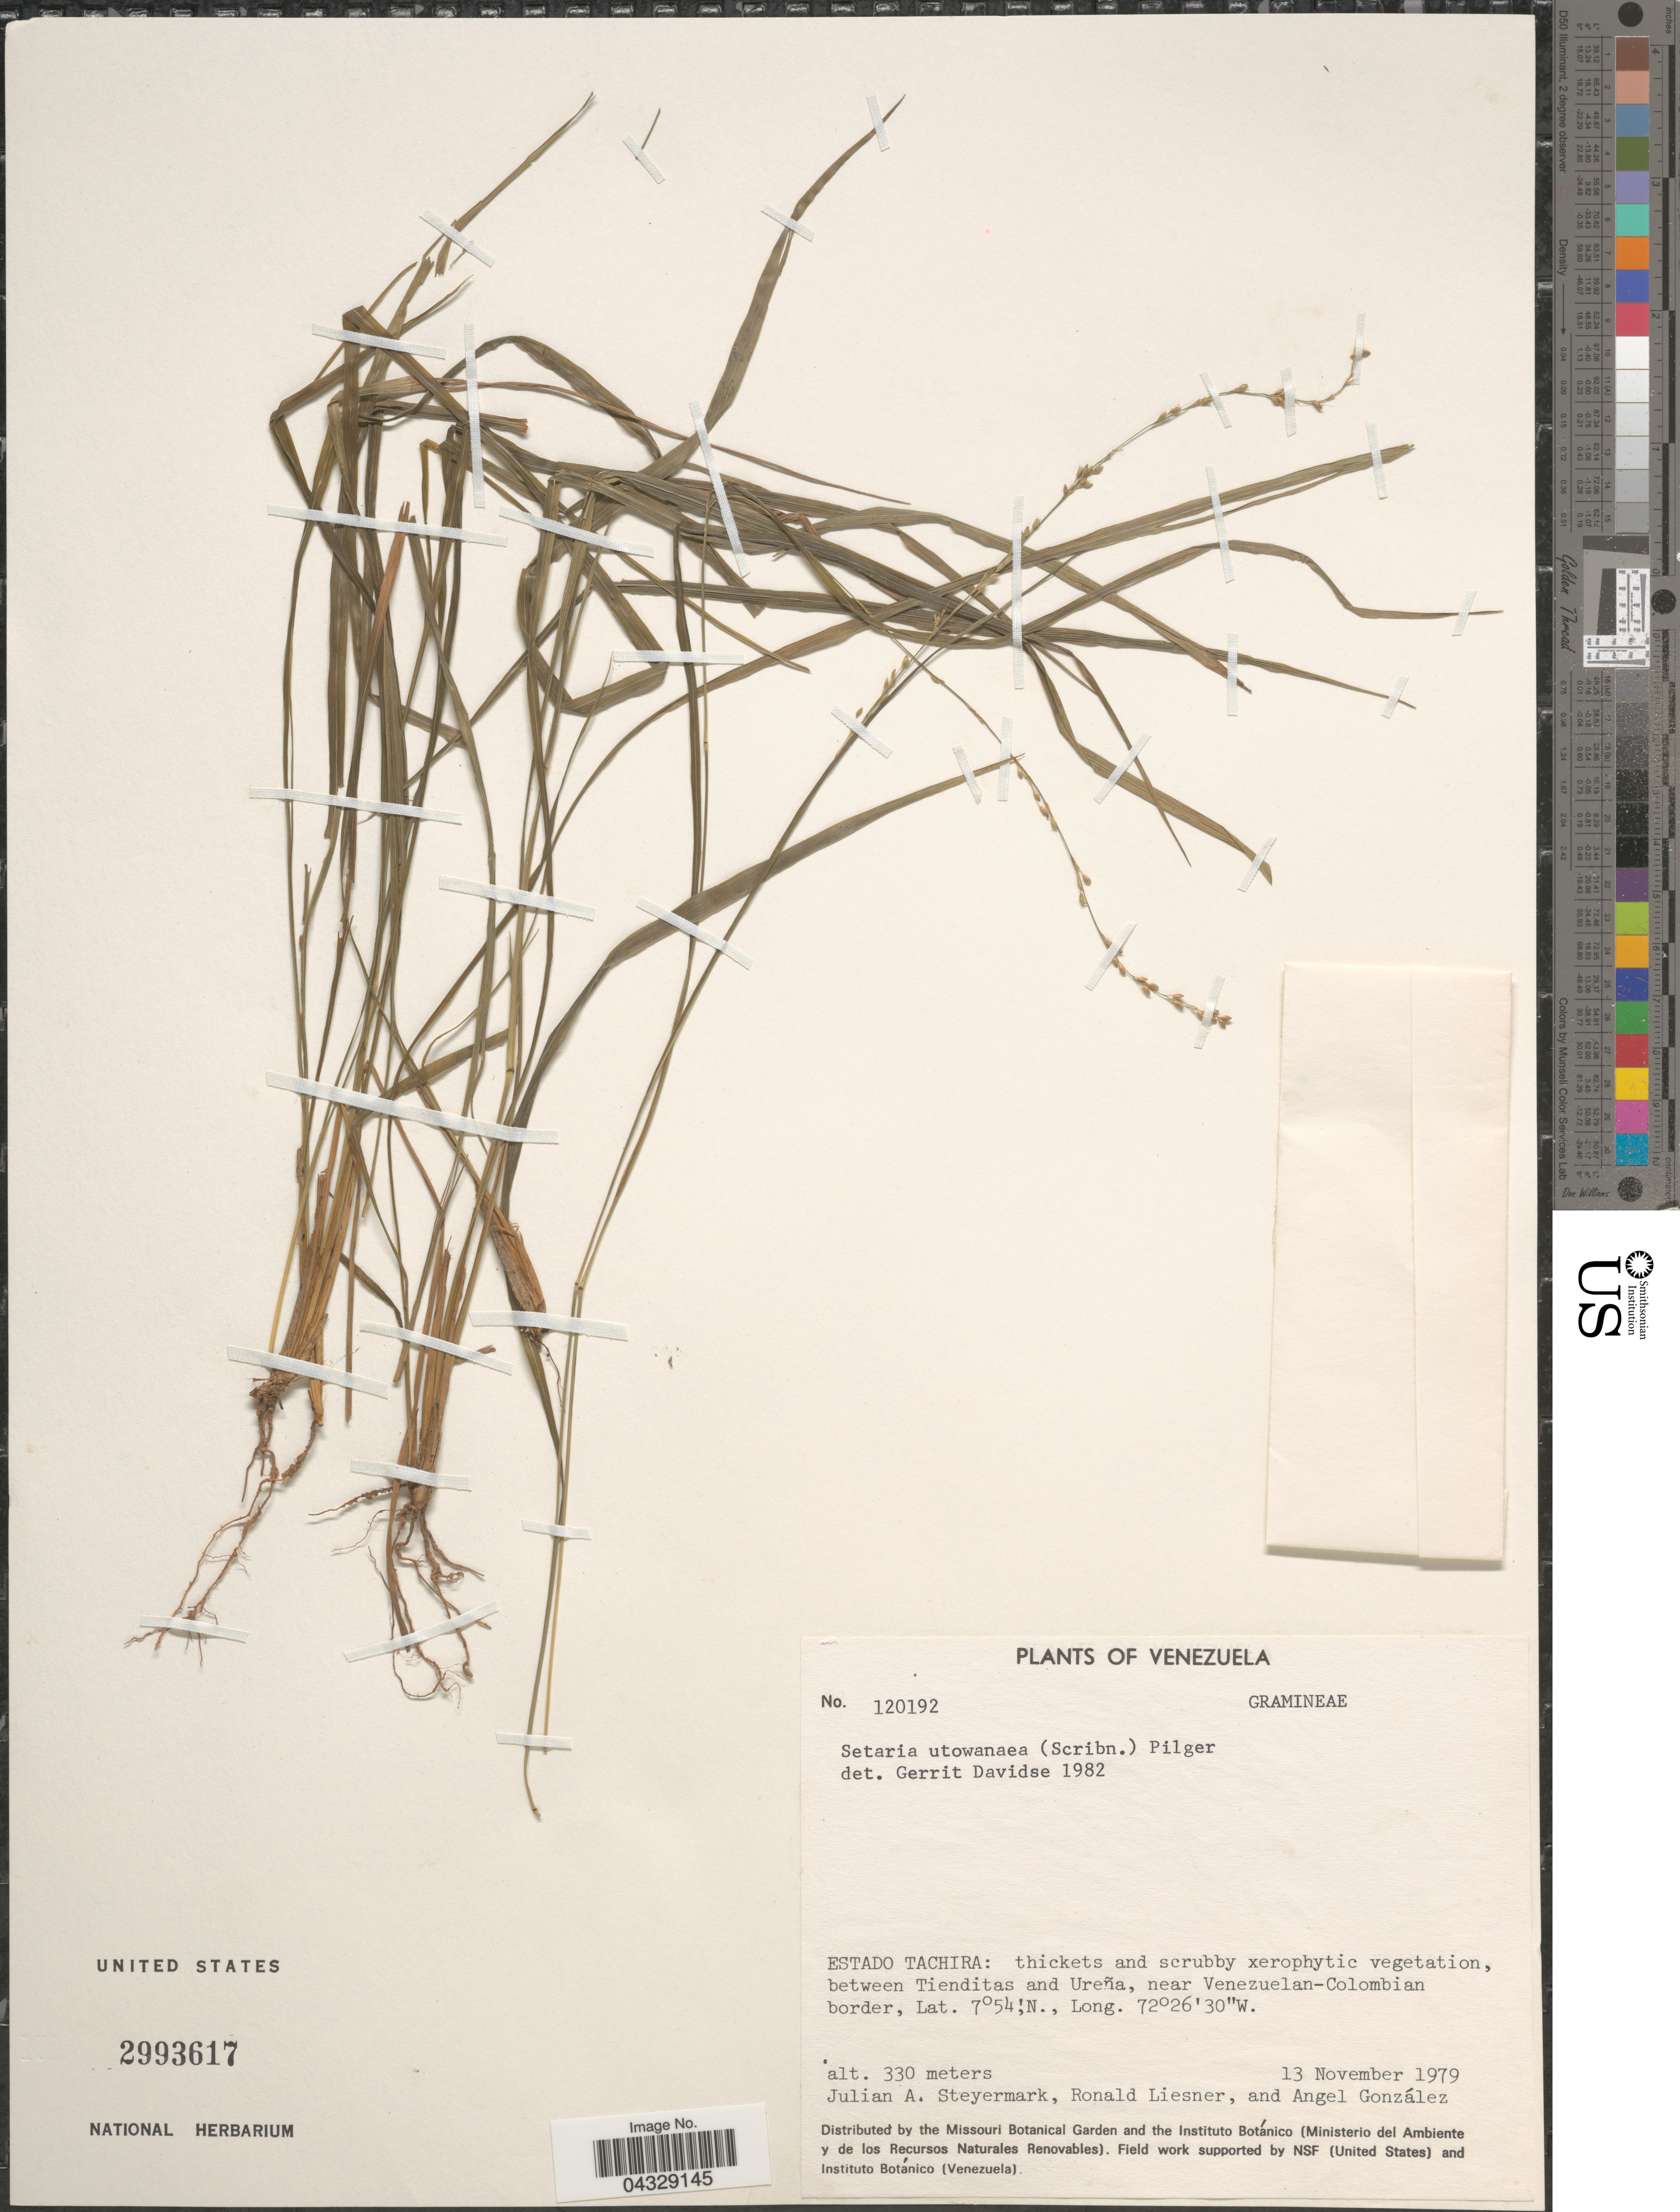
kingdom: Plantae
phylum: Tracheophyta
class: Liliopsida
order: Poales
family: Poaceae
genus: Setaria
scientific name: Setaria utowanaea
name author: (Scribn.) Pilg.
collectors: J. Steyermark, R. L. Liesner & A. C. González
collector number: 120192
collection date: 1979-11-13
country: Venezuela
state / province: Tachira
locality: Between Tienditas and Ureña, near Venezuelan-Colombian border.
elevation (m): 330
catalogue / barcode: US 2993617